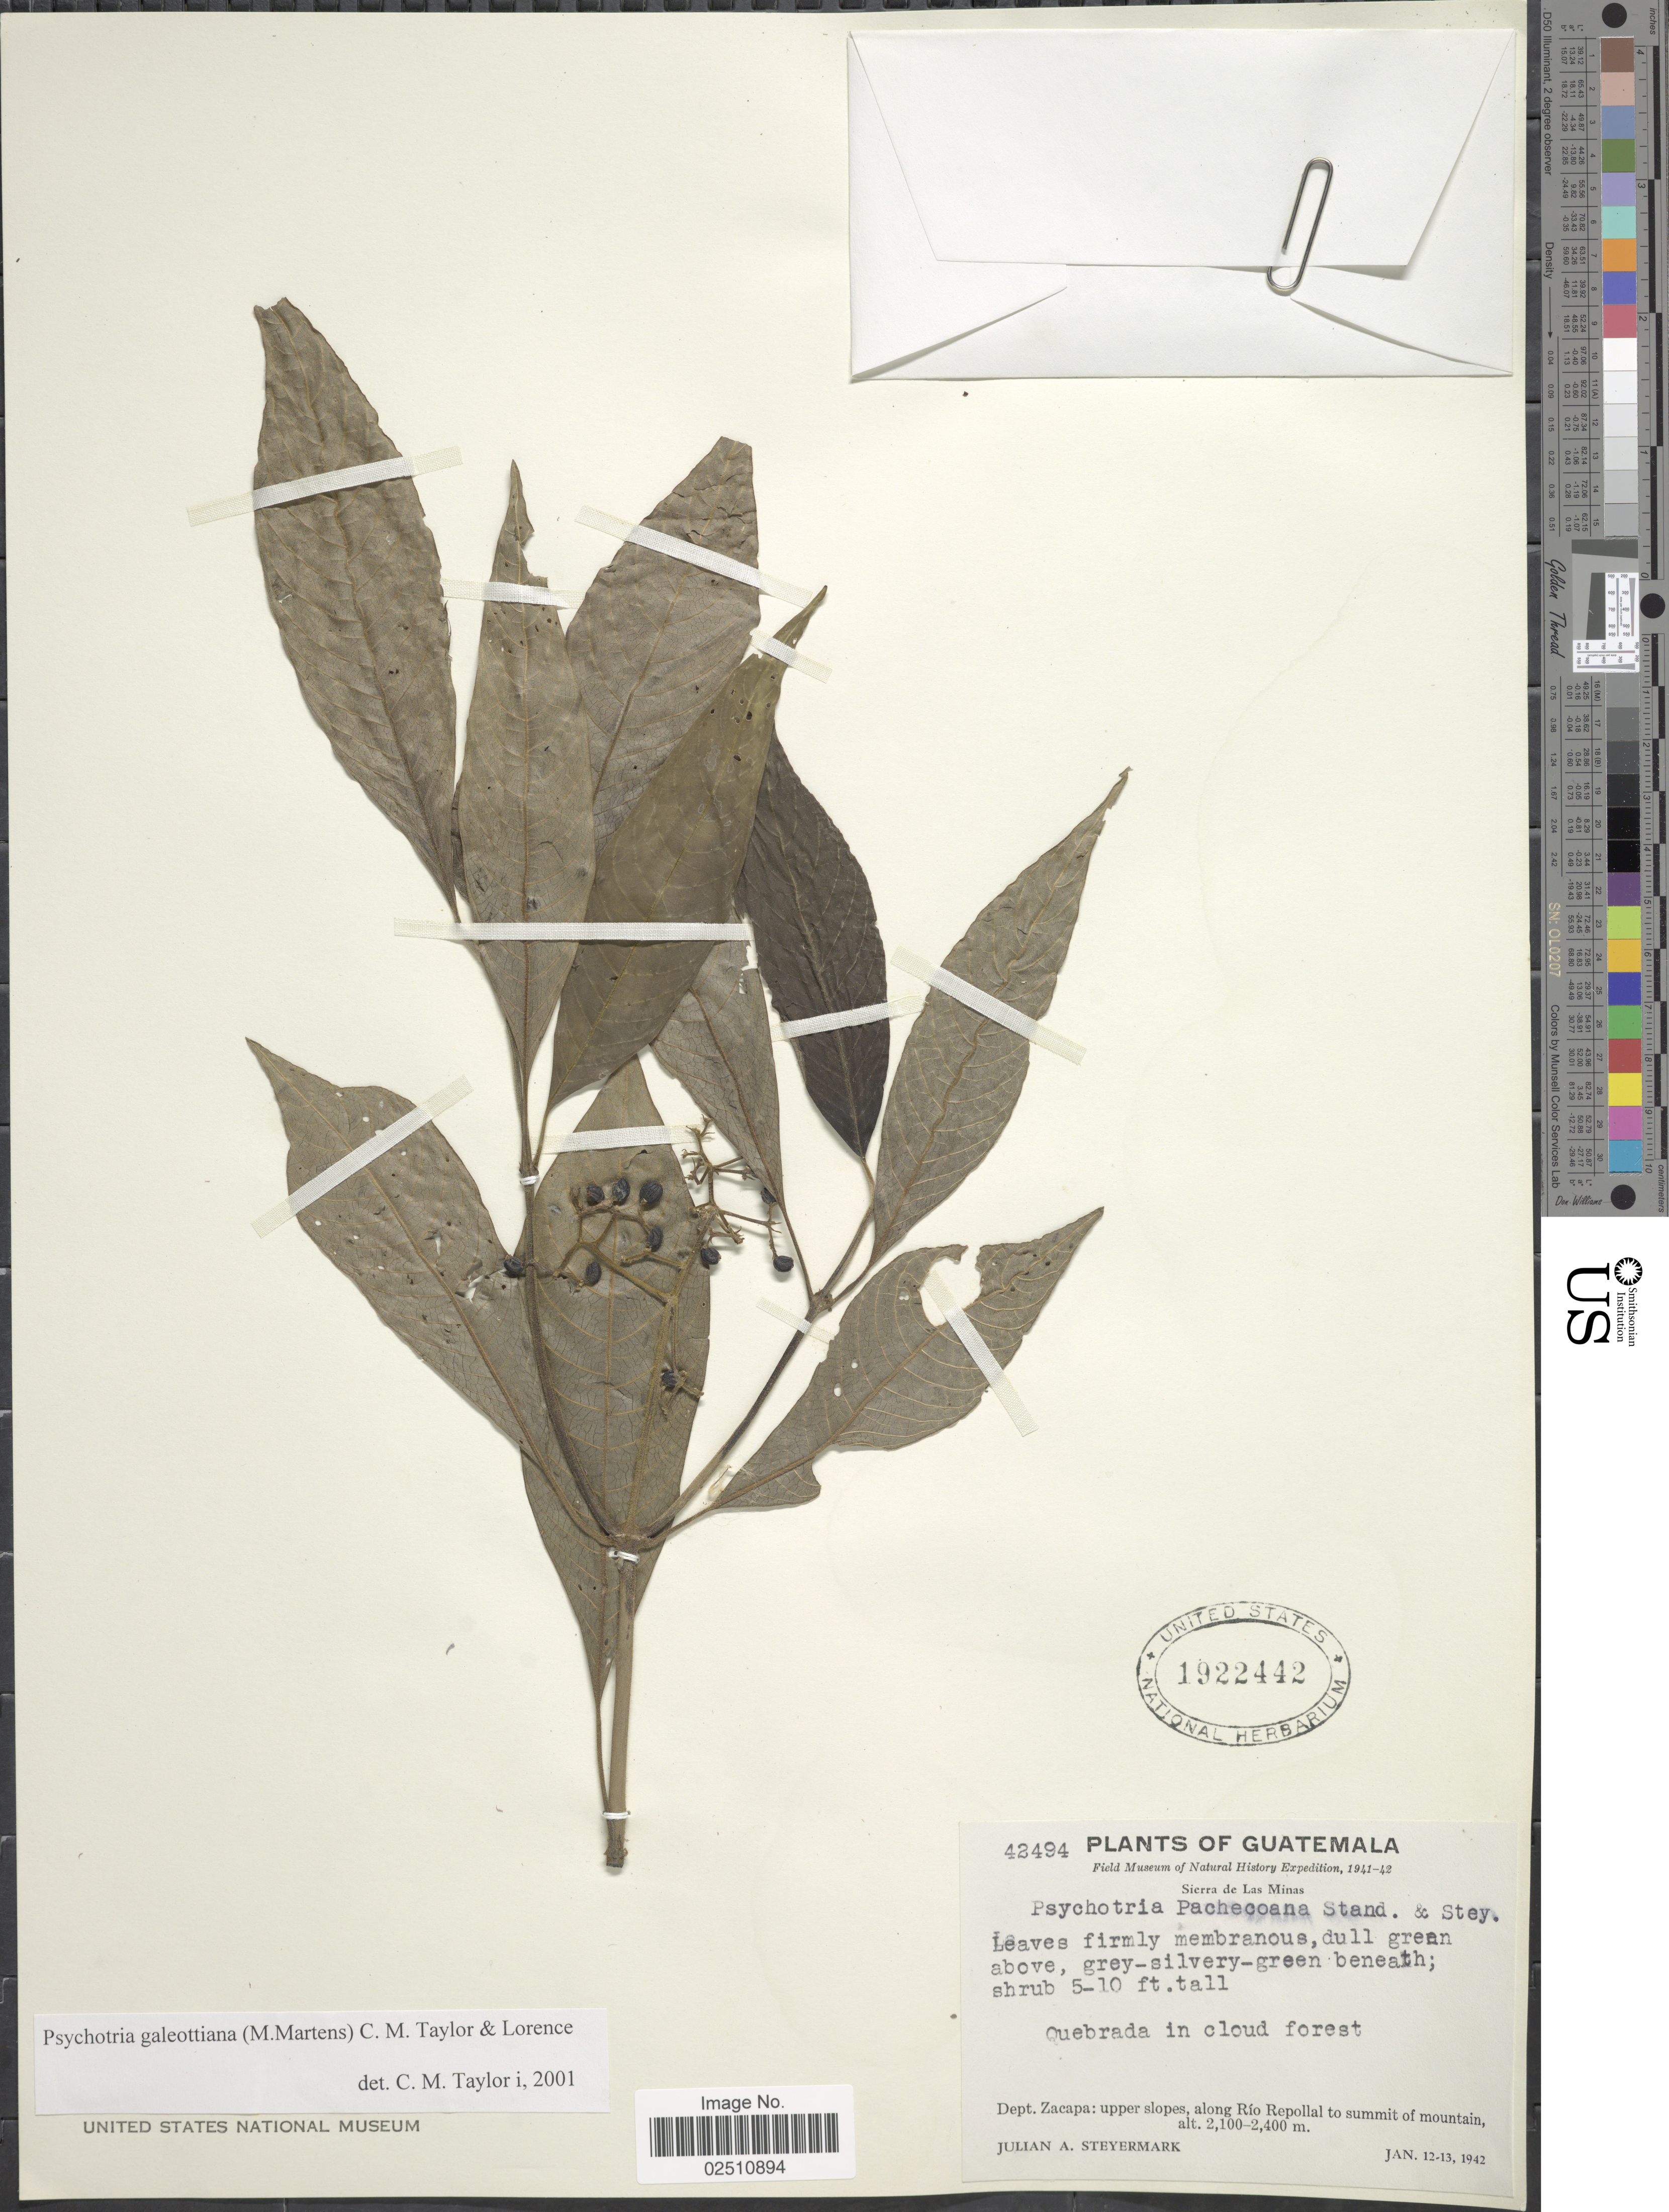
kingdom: Plantae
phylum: Tracheophyta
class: Magnoliopsida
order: Gentianales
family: Rubiaceae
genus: Psychotria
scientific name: Psychotria galeottiana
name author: (M. Martens) C.M. Taylor & Lorence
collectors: J. Steyermark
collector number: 42494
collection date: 1942-01-12/1942-01-13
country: Guatemala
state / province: Zacapa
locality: Quebrada in cloud forest, upper slopes, along Rio Repollal to summit of mountain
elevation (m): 2100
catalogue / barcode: US 1922442